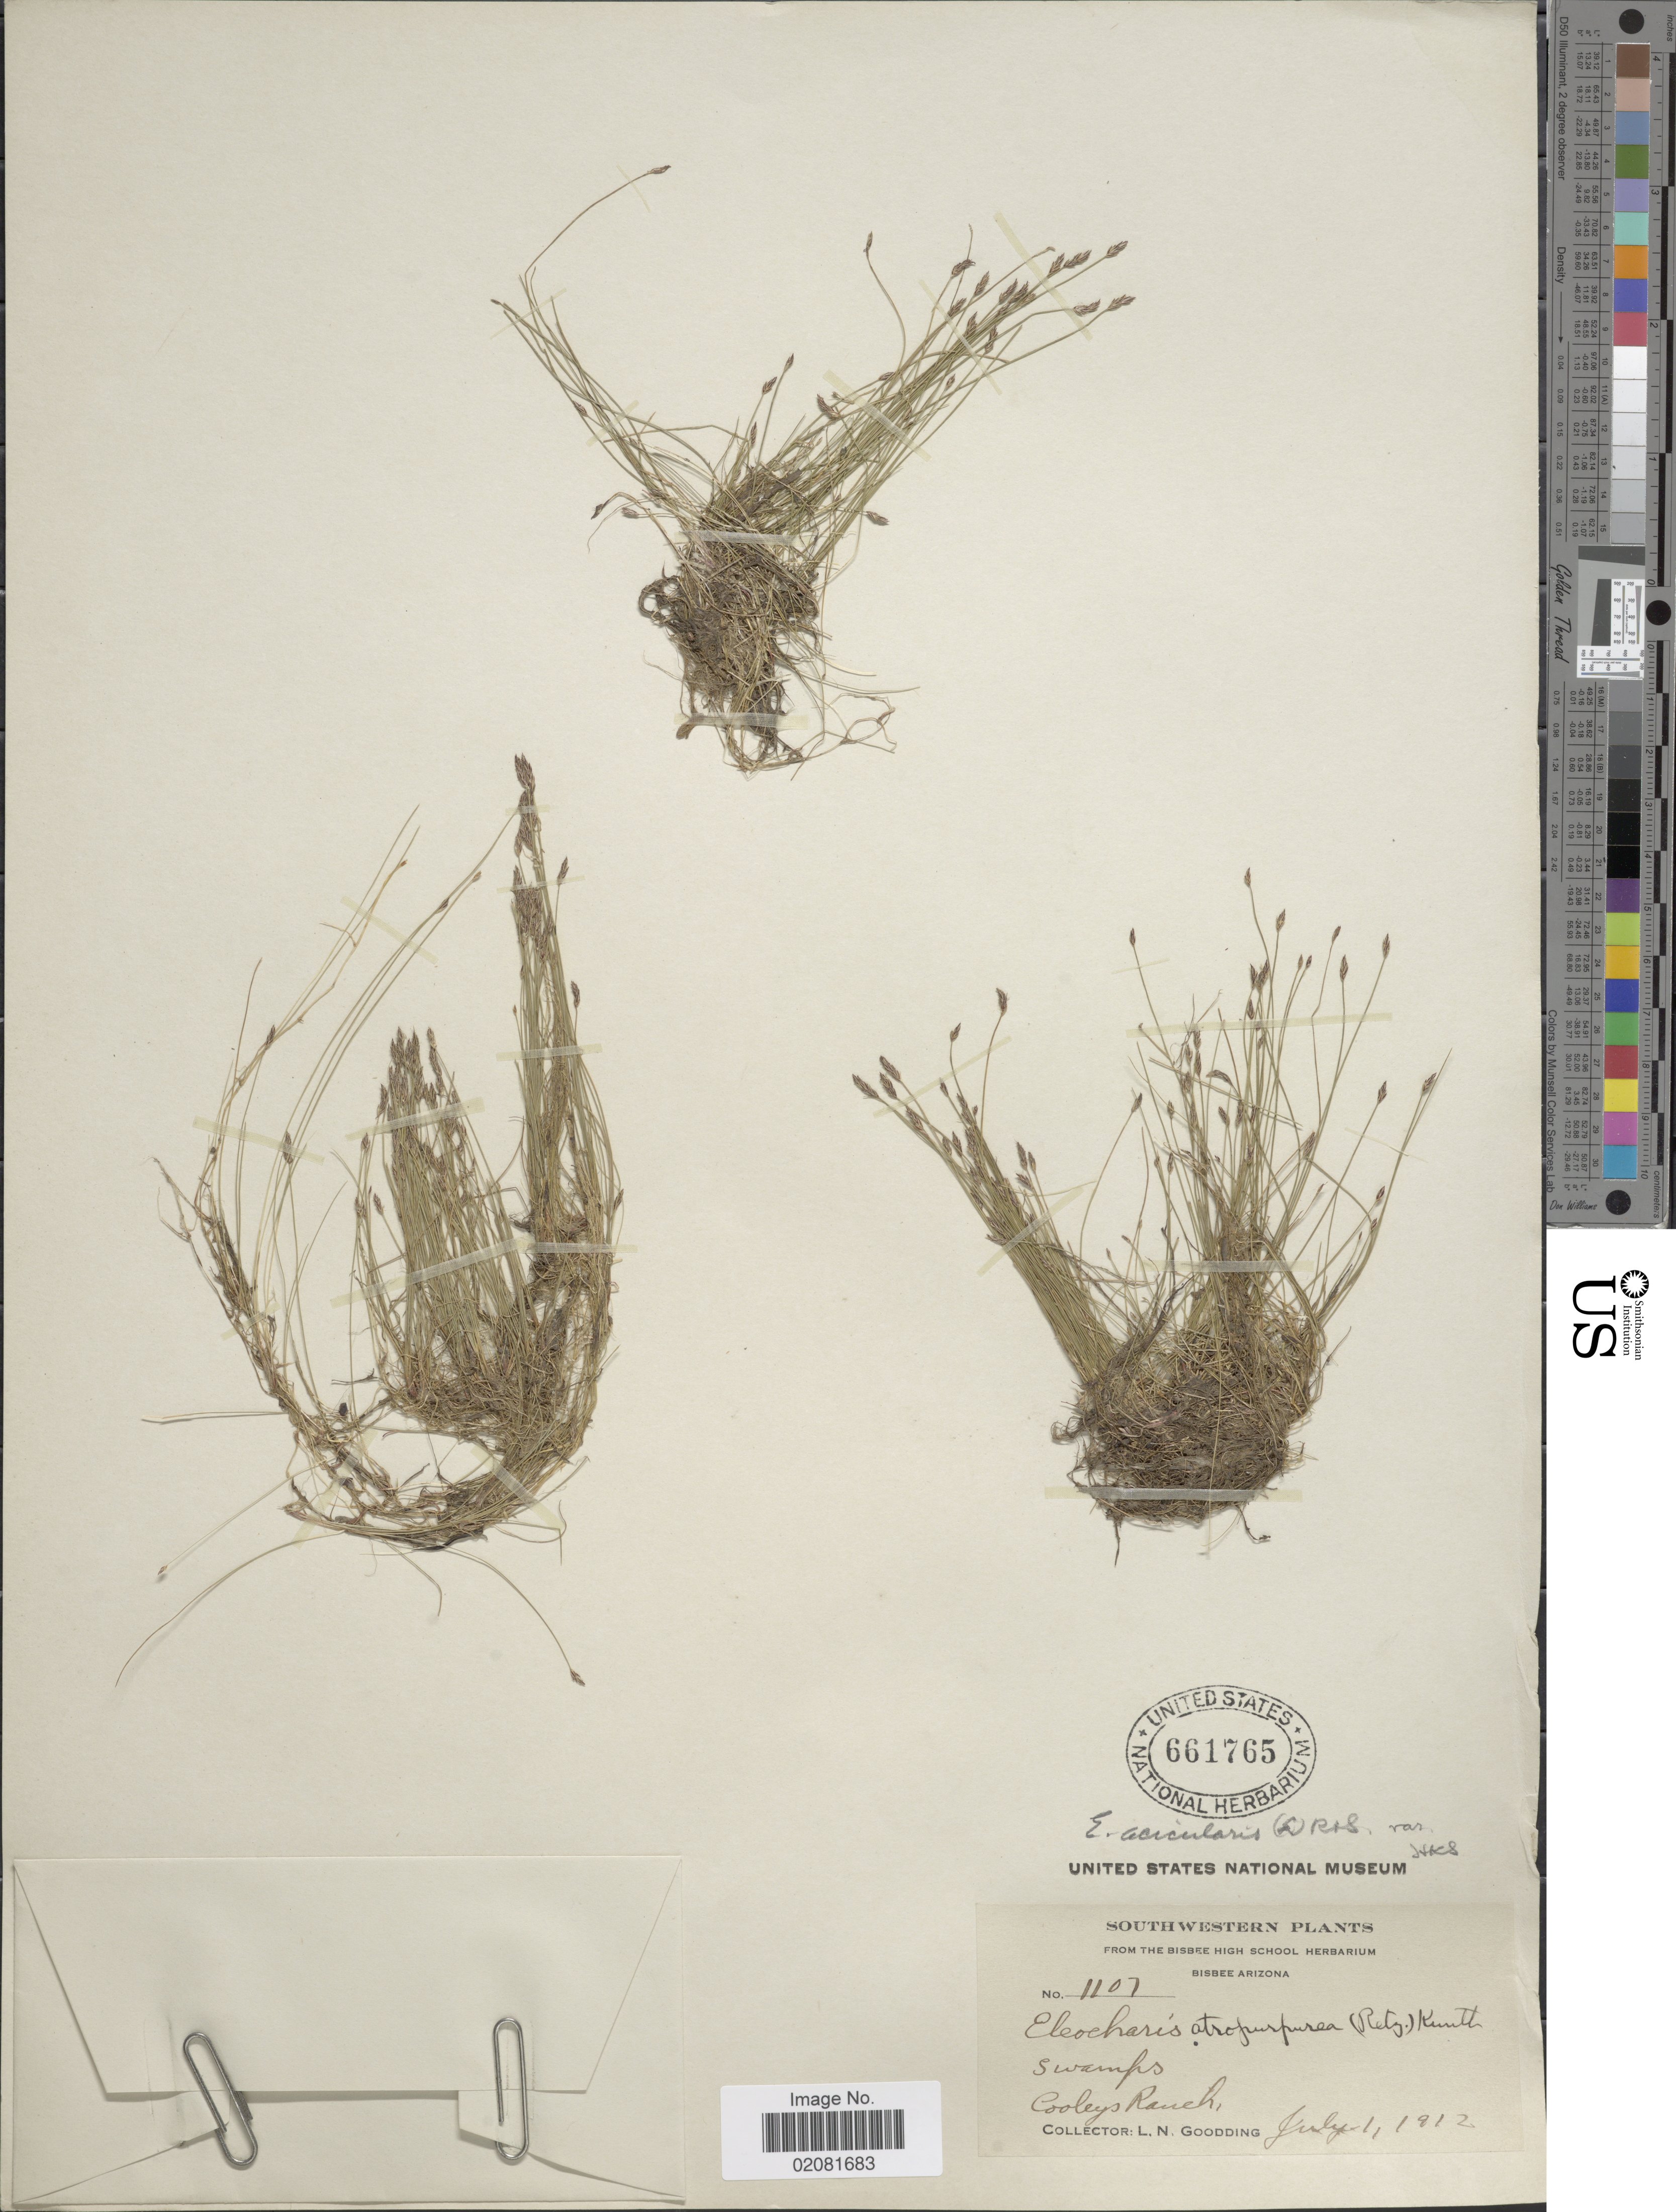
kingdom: Plantae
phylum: Tracheophyta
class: Liliopsida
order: Poales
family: Cyperaceae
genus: Eleocharis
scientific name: Eleocharis acicularis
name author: (L.) Roem. & Schult.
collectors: L. N. Goodding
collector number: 1107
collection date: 1912-07-01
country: United States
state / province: Arizona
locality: Southwestern. Bisbee Arizona. Cooleys Ranch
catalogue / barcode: US 661765